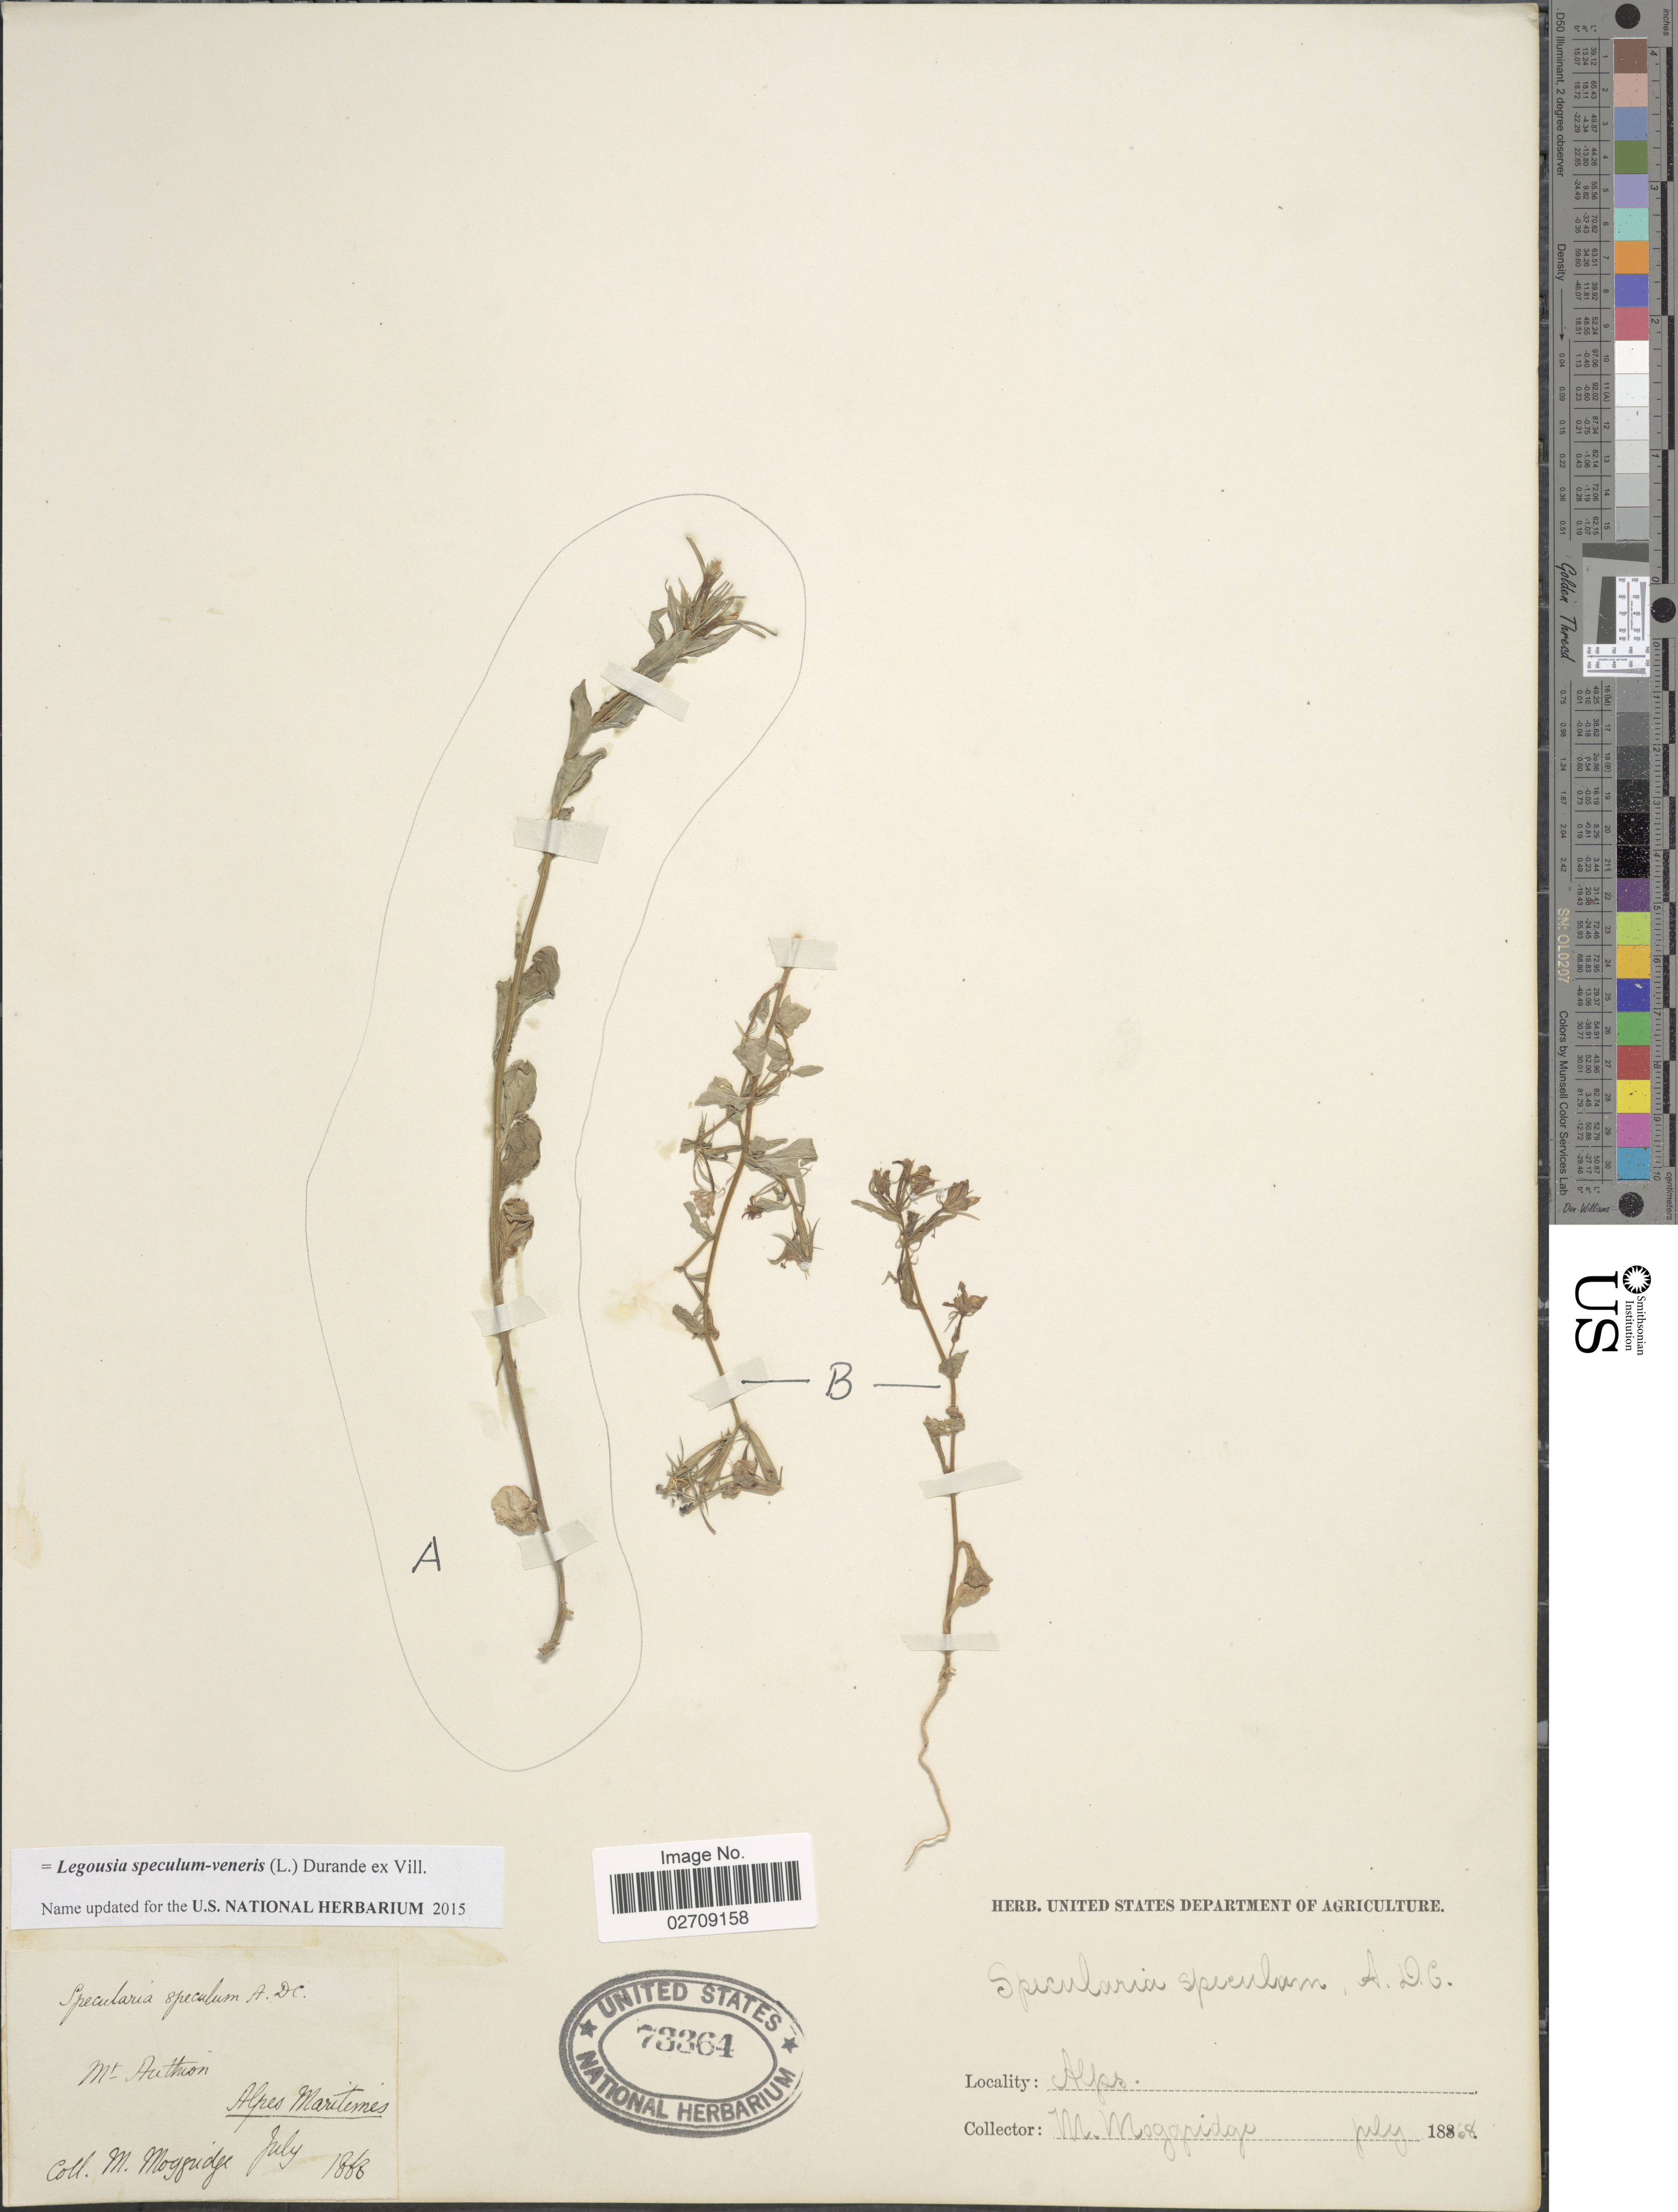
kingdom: Plantae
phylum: Tracheophyta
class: Magnoliopsida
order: Asterales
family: Campanulaceae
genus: Legousia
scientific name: Legousia speculum-veneris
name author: (L.) Chaix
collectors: M. Moggridge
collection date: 1868-07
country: France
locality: Mt. Aathion , Alpes Maritimes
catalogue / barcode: US 73364